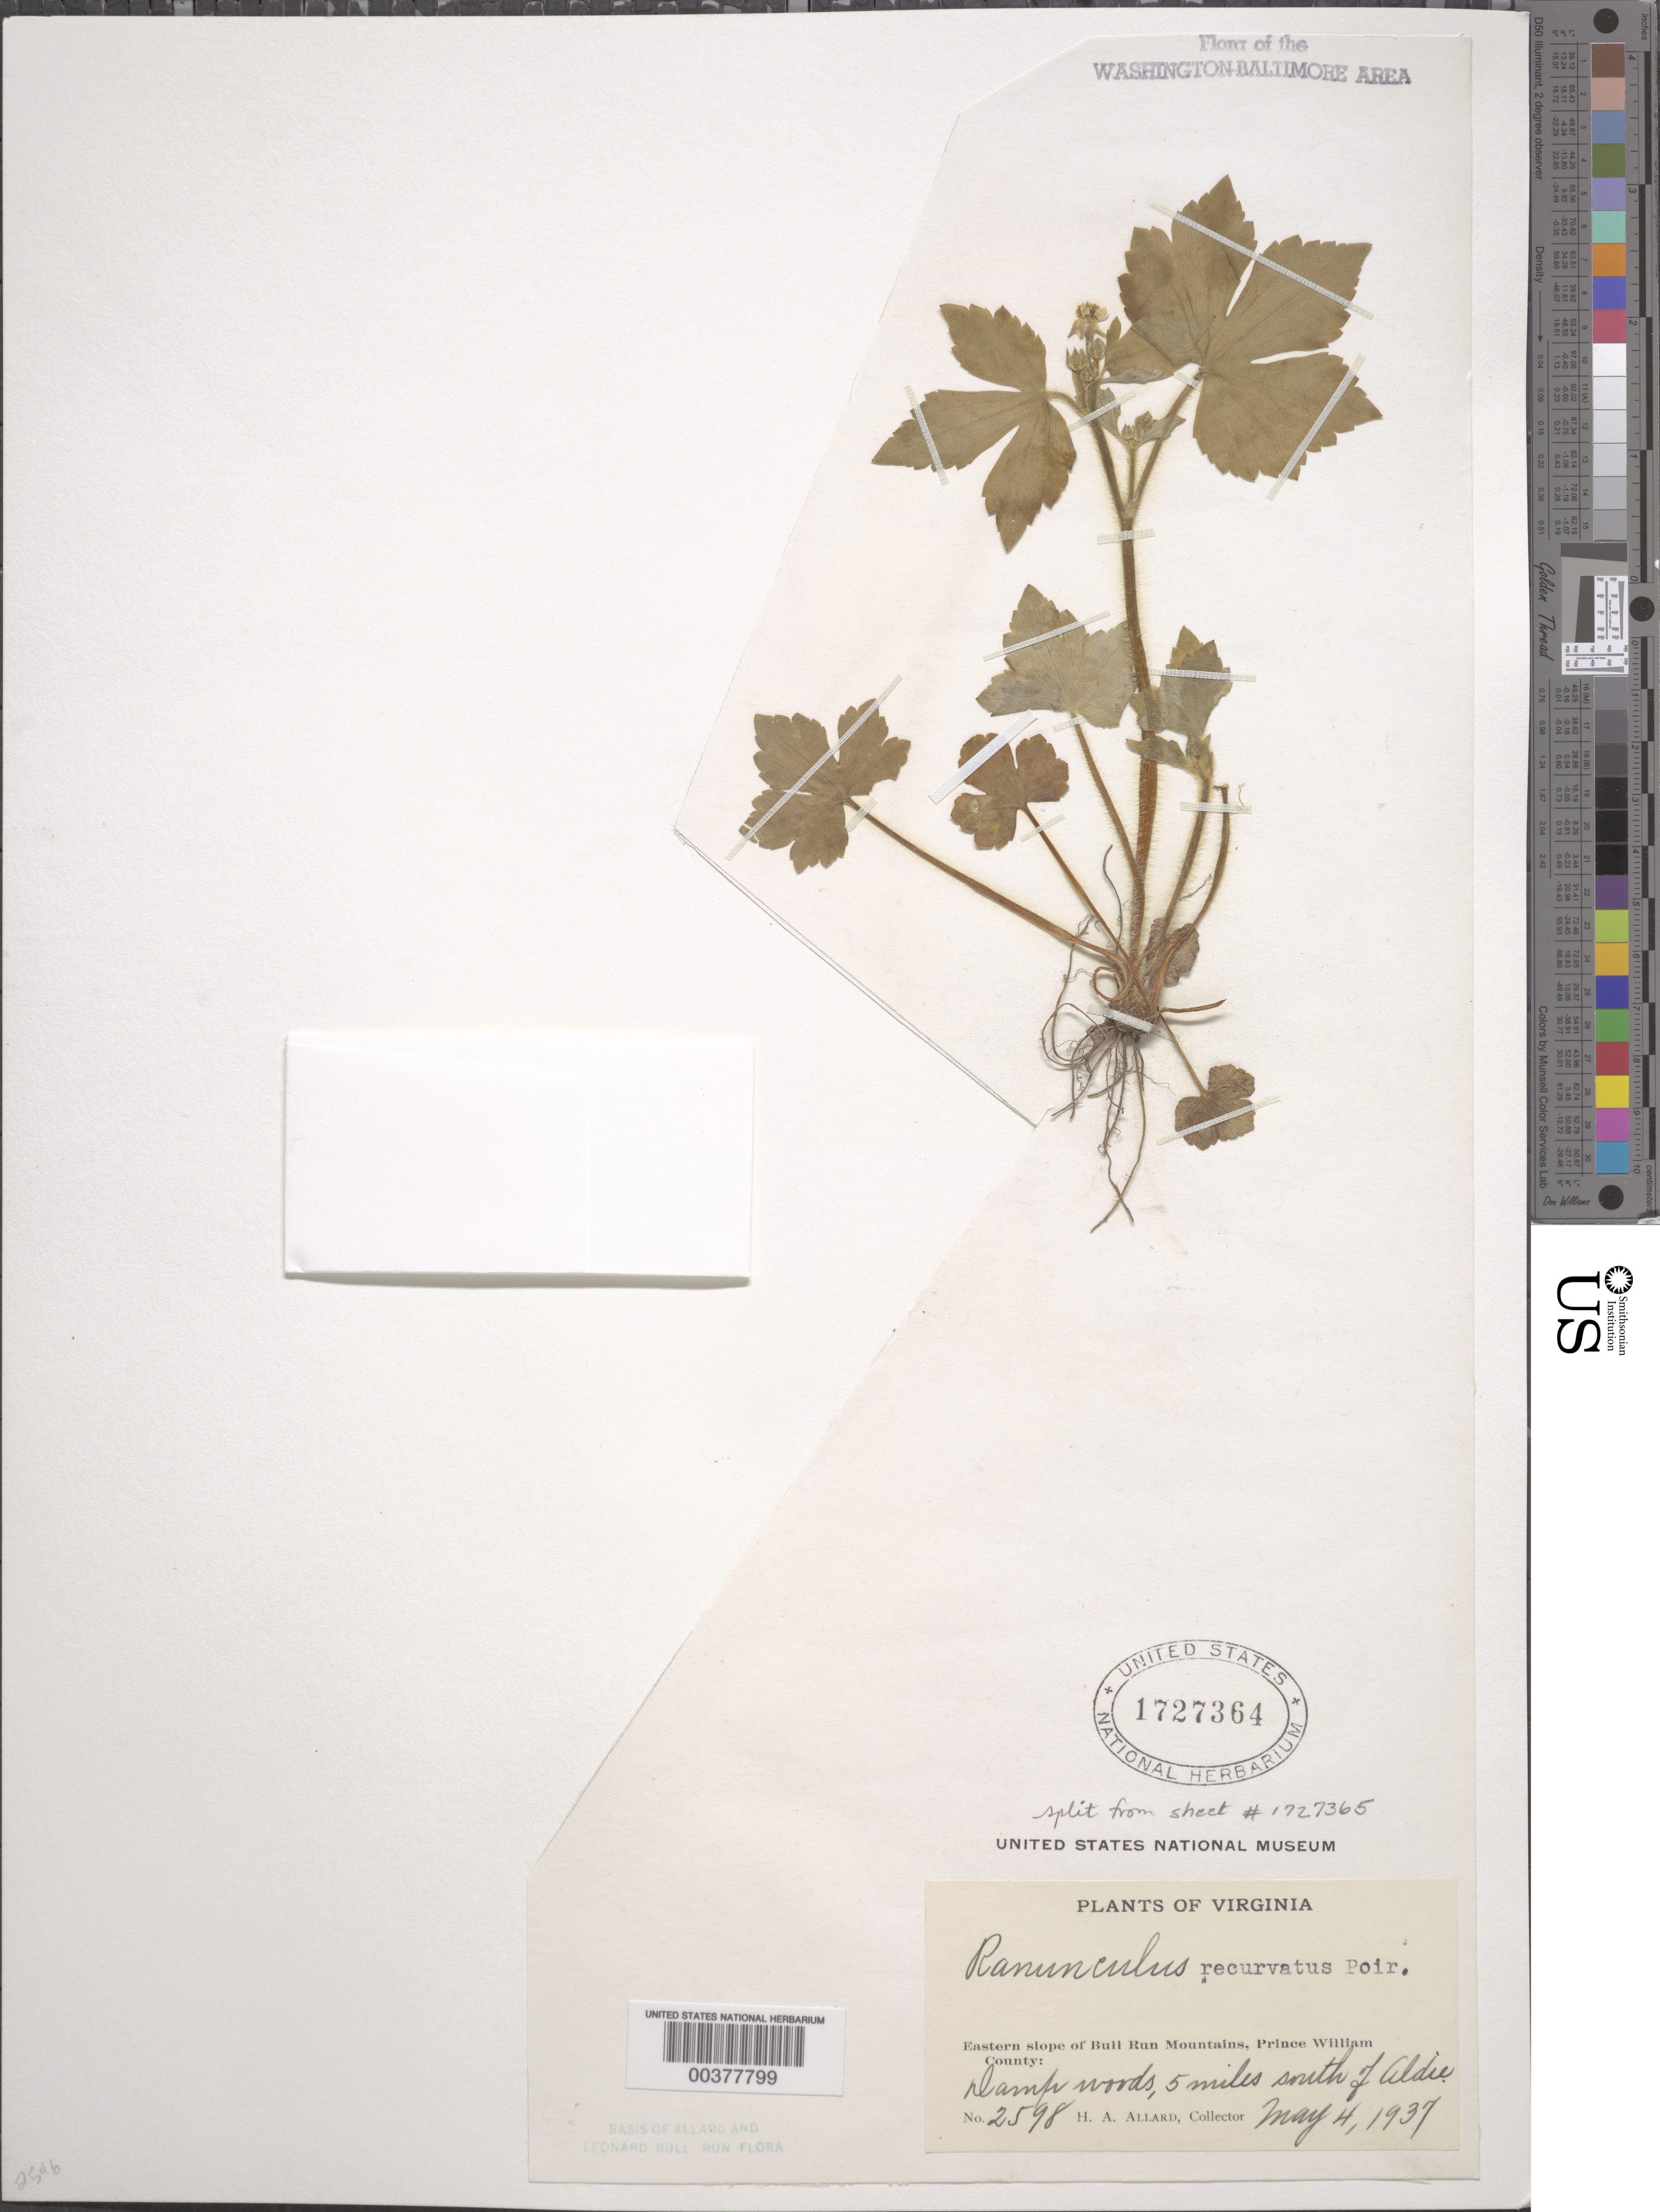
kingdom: Plantae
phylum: Tracheophyta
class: Magnoliopsida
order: Ranunculales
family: Ranunculaceae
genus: Ranunculus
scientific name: Ranunculus recurvatus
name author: Poir.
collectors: H. A. Allard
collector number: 2598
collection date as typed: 04 May 1937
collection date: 1937-05-04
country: United States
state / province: Virginia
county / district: Prince William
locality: South of Aldie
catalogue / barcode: US 1727364